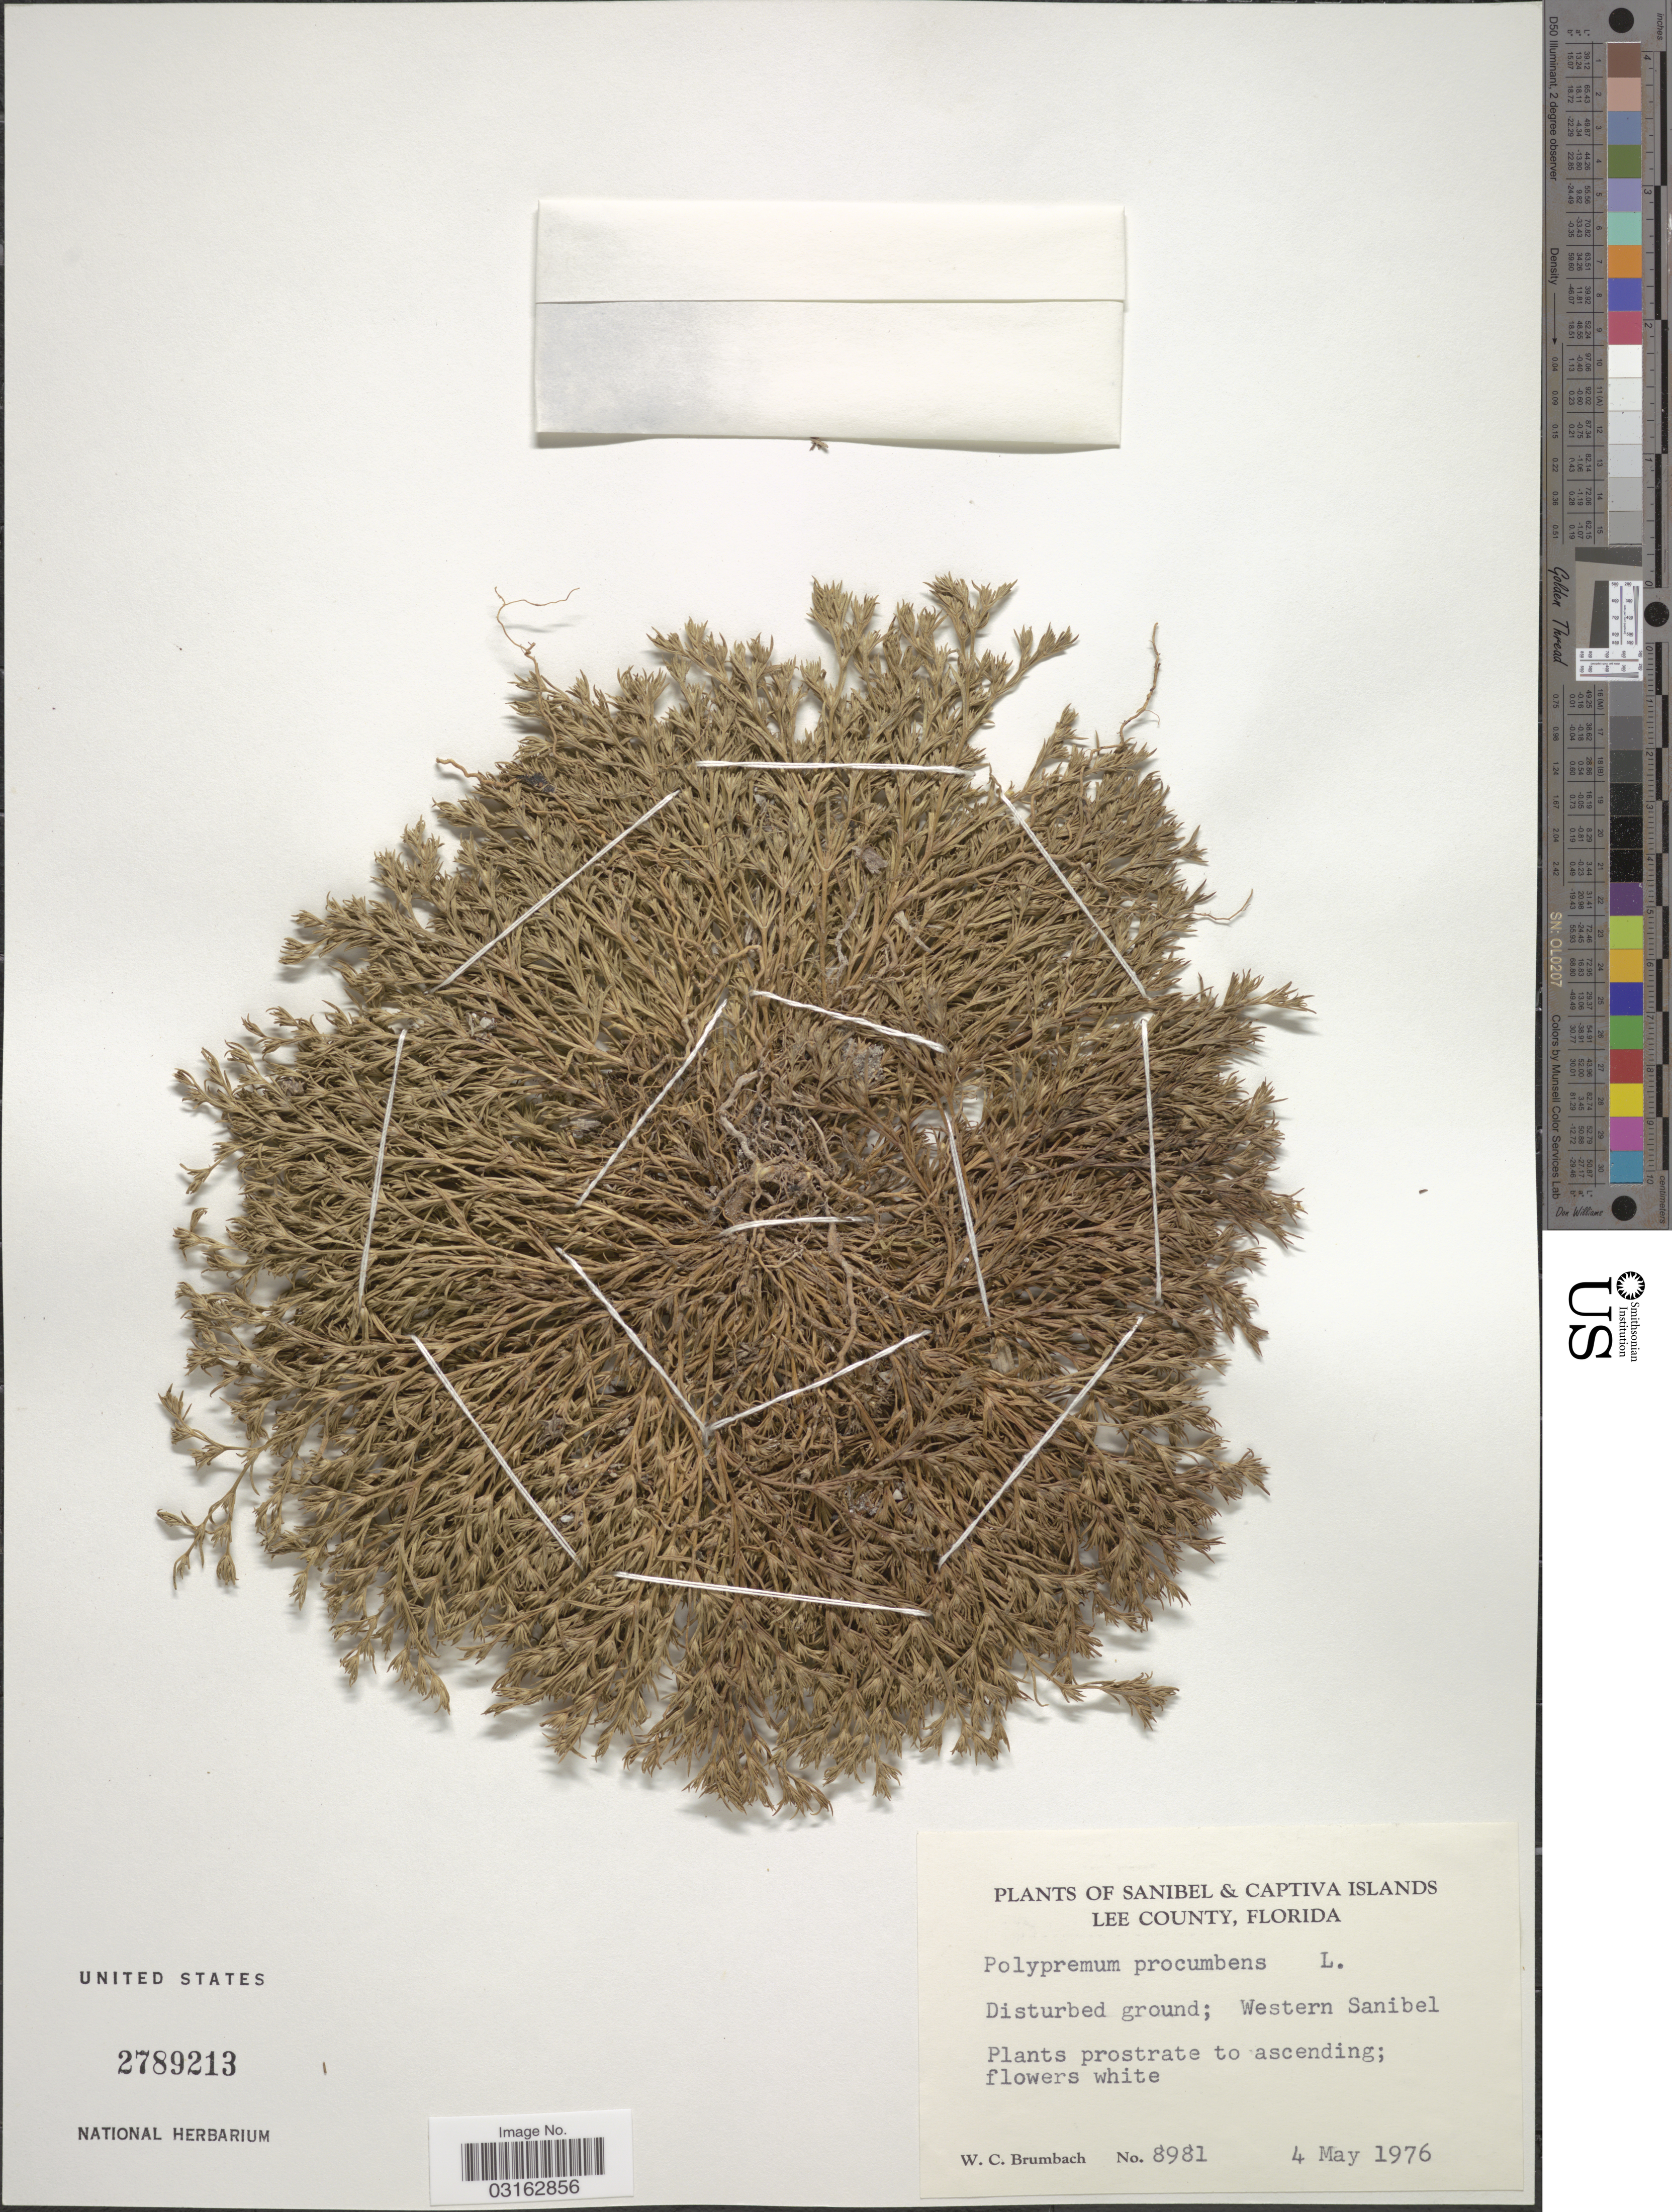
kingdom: Plantae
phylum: Tracheophyta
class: Magnoliopsida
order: Lamiales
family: Tetrachondraceae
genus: Polypremum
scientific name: Polypremum procumbens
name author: L.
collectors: W. C. Brumbach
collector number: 8981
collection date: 1976-05-04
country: United States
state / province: Florida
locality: Sanibel & Captiva Islands, Lee County, Western Sanibel.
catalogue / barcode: US 2789213